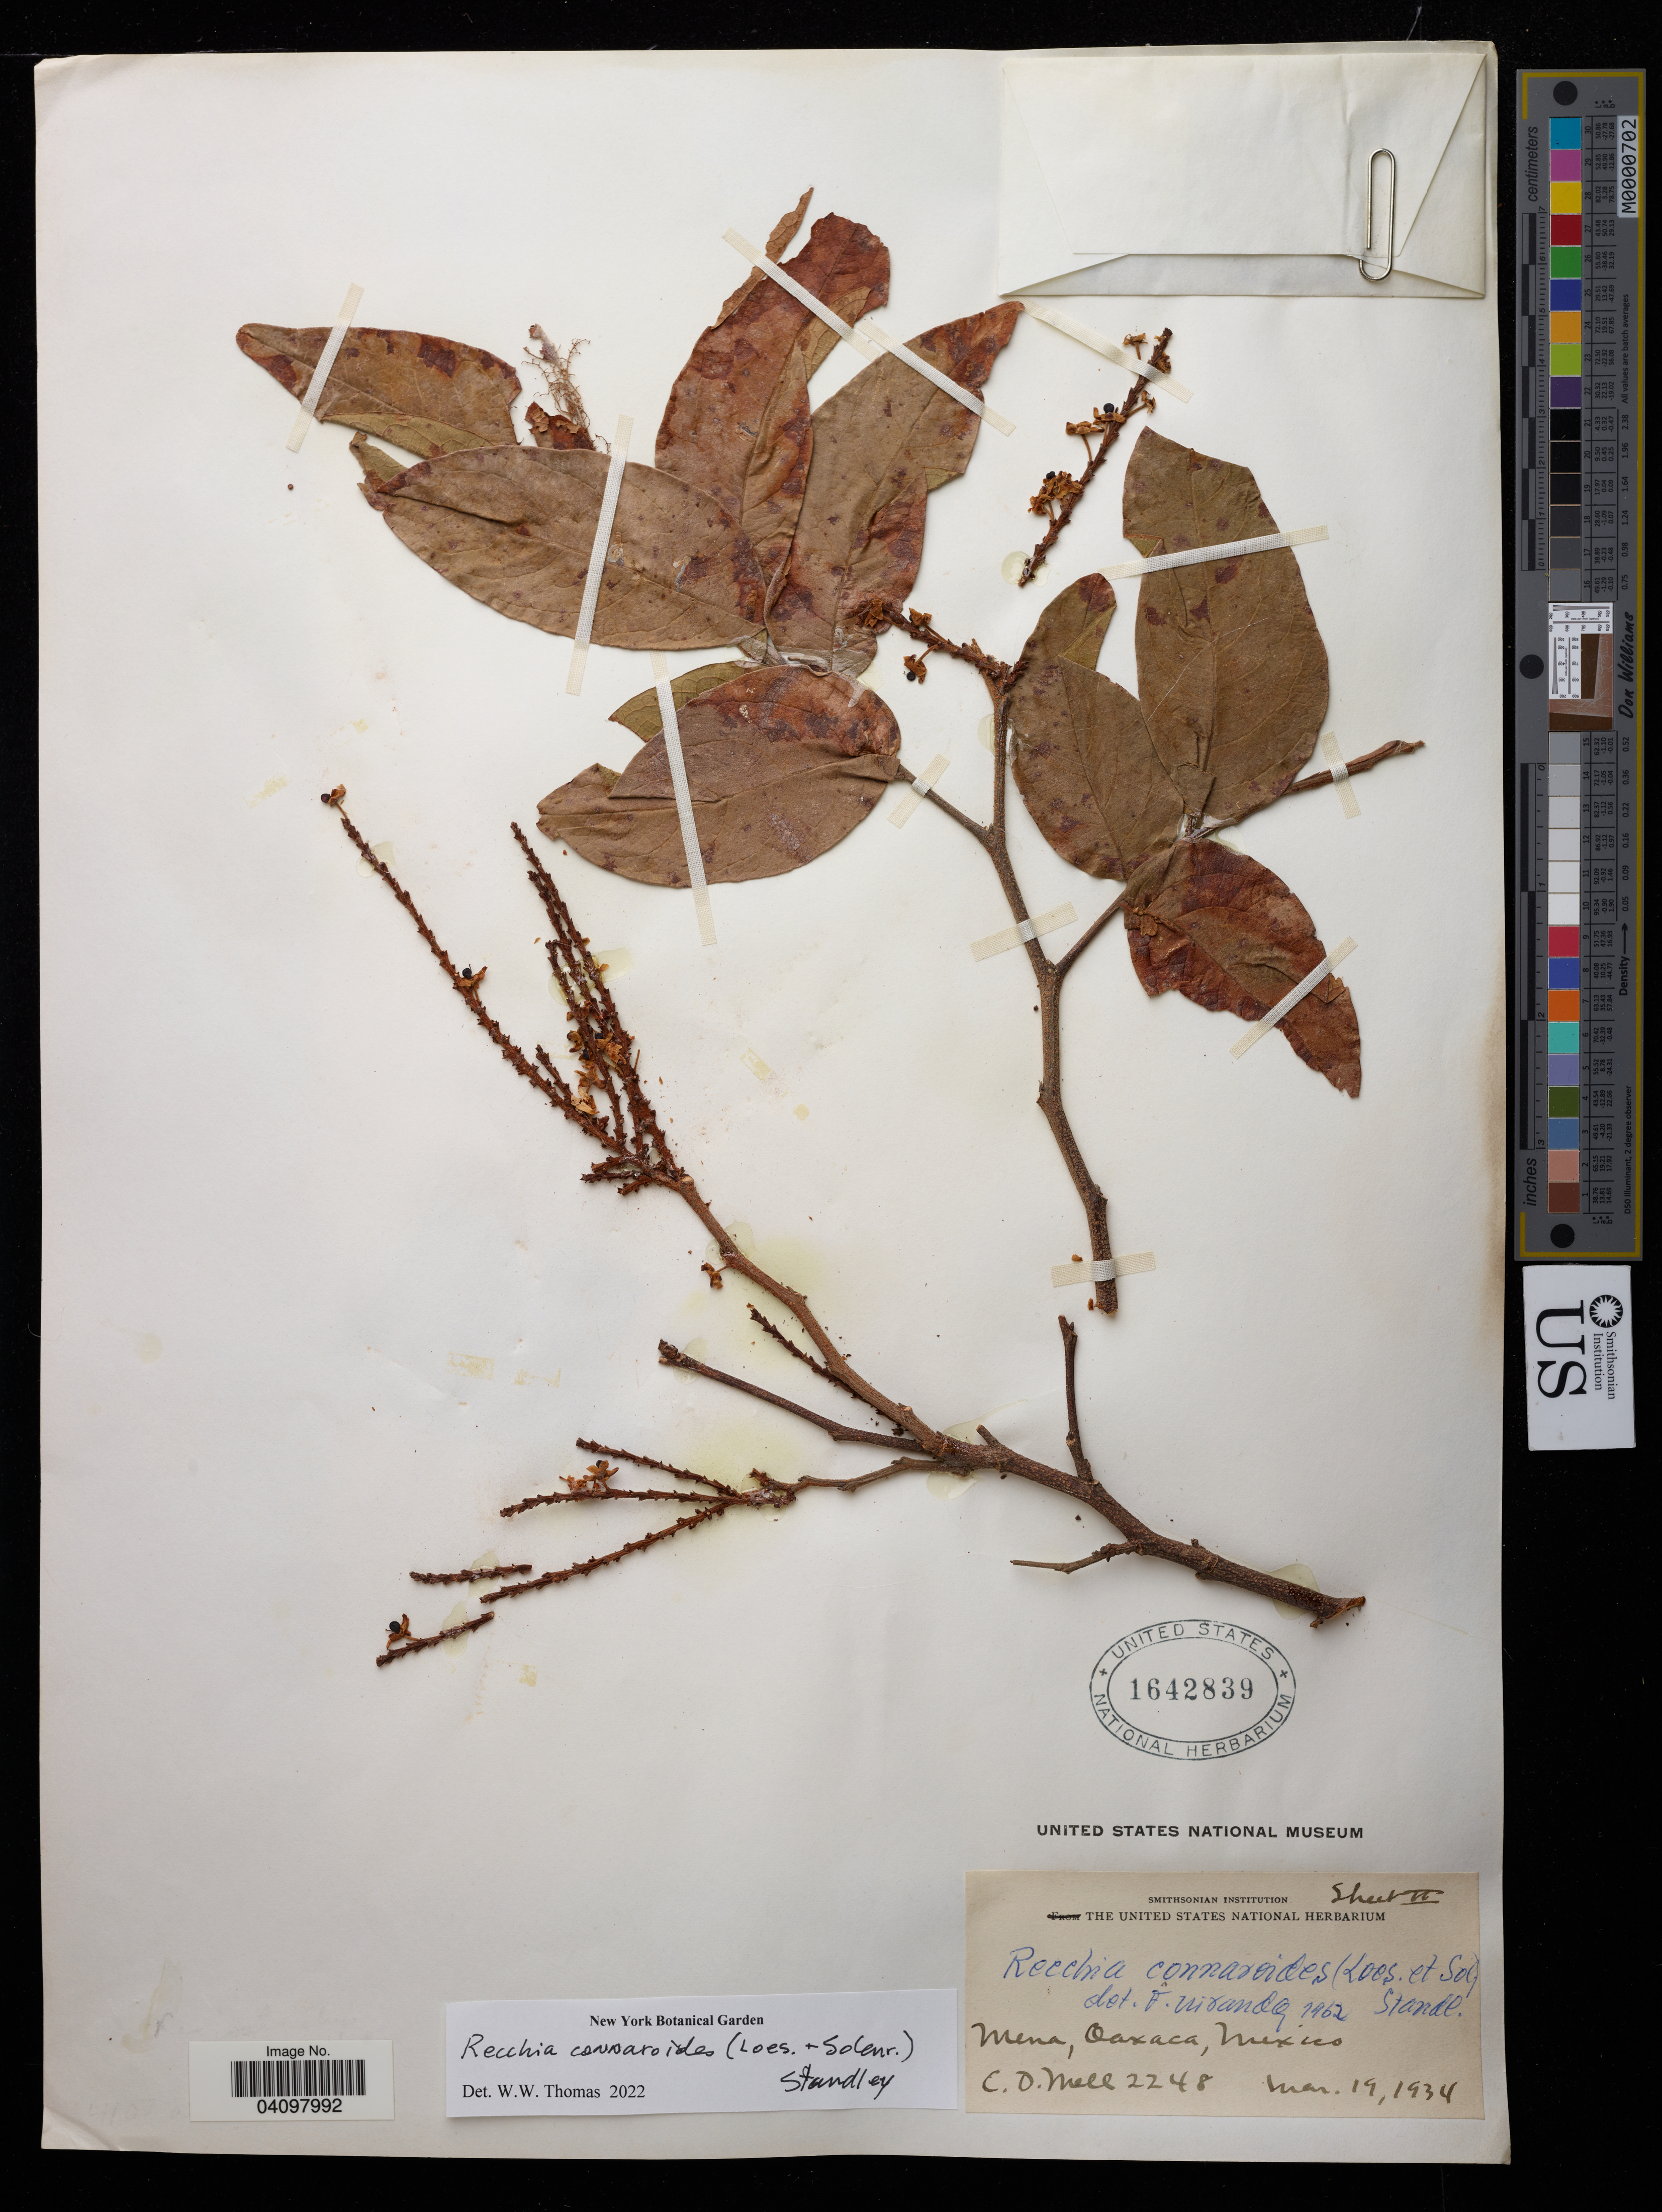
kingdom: Plantae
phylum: Tracheophyta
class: Magnoliopsida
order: Fabales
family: Surianaceae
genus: Recchia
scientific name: Recchia connaroides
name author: (Loes. & Soler.) Standl.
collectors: C. D. Mell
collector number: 2248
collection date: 1934-03-19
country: Mexico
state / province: Oaxaca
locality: Mean.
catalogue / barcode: US 1642839